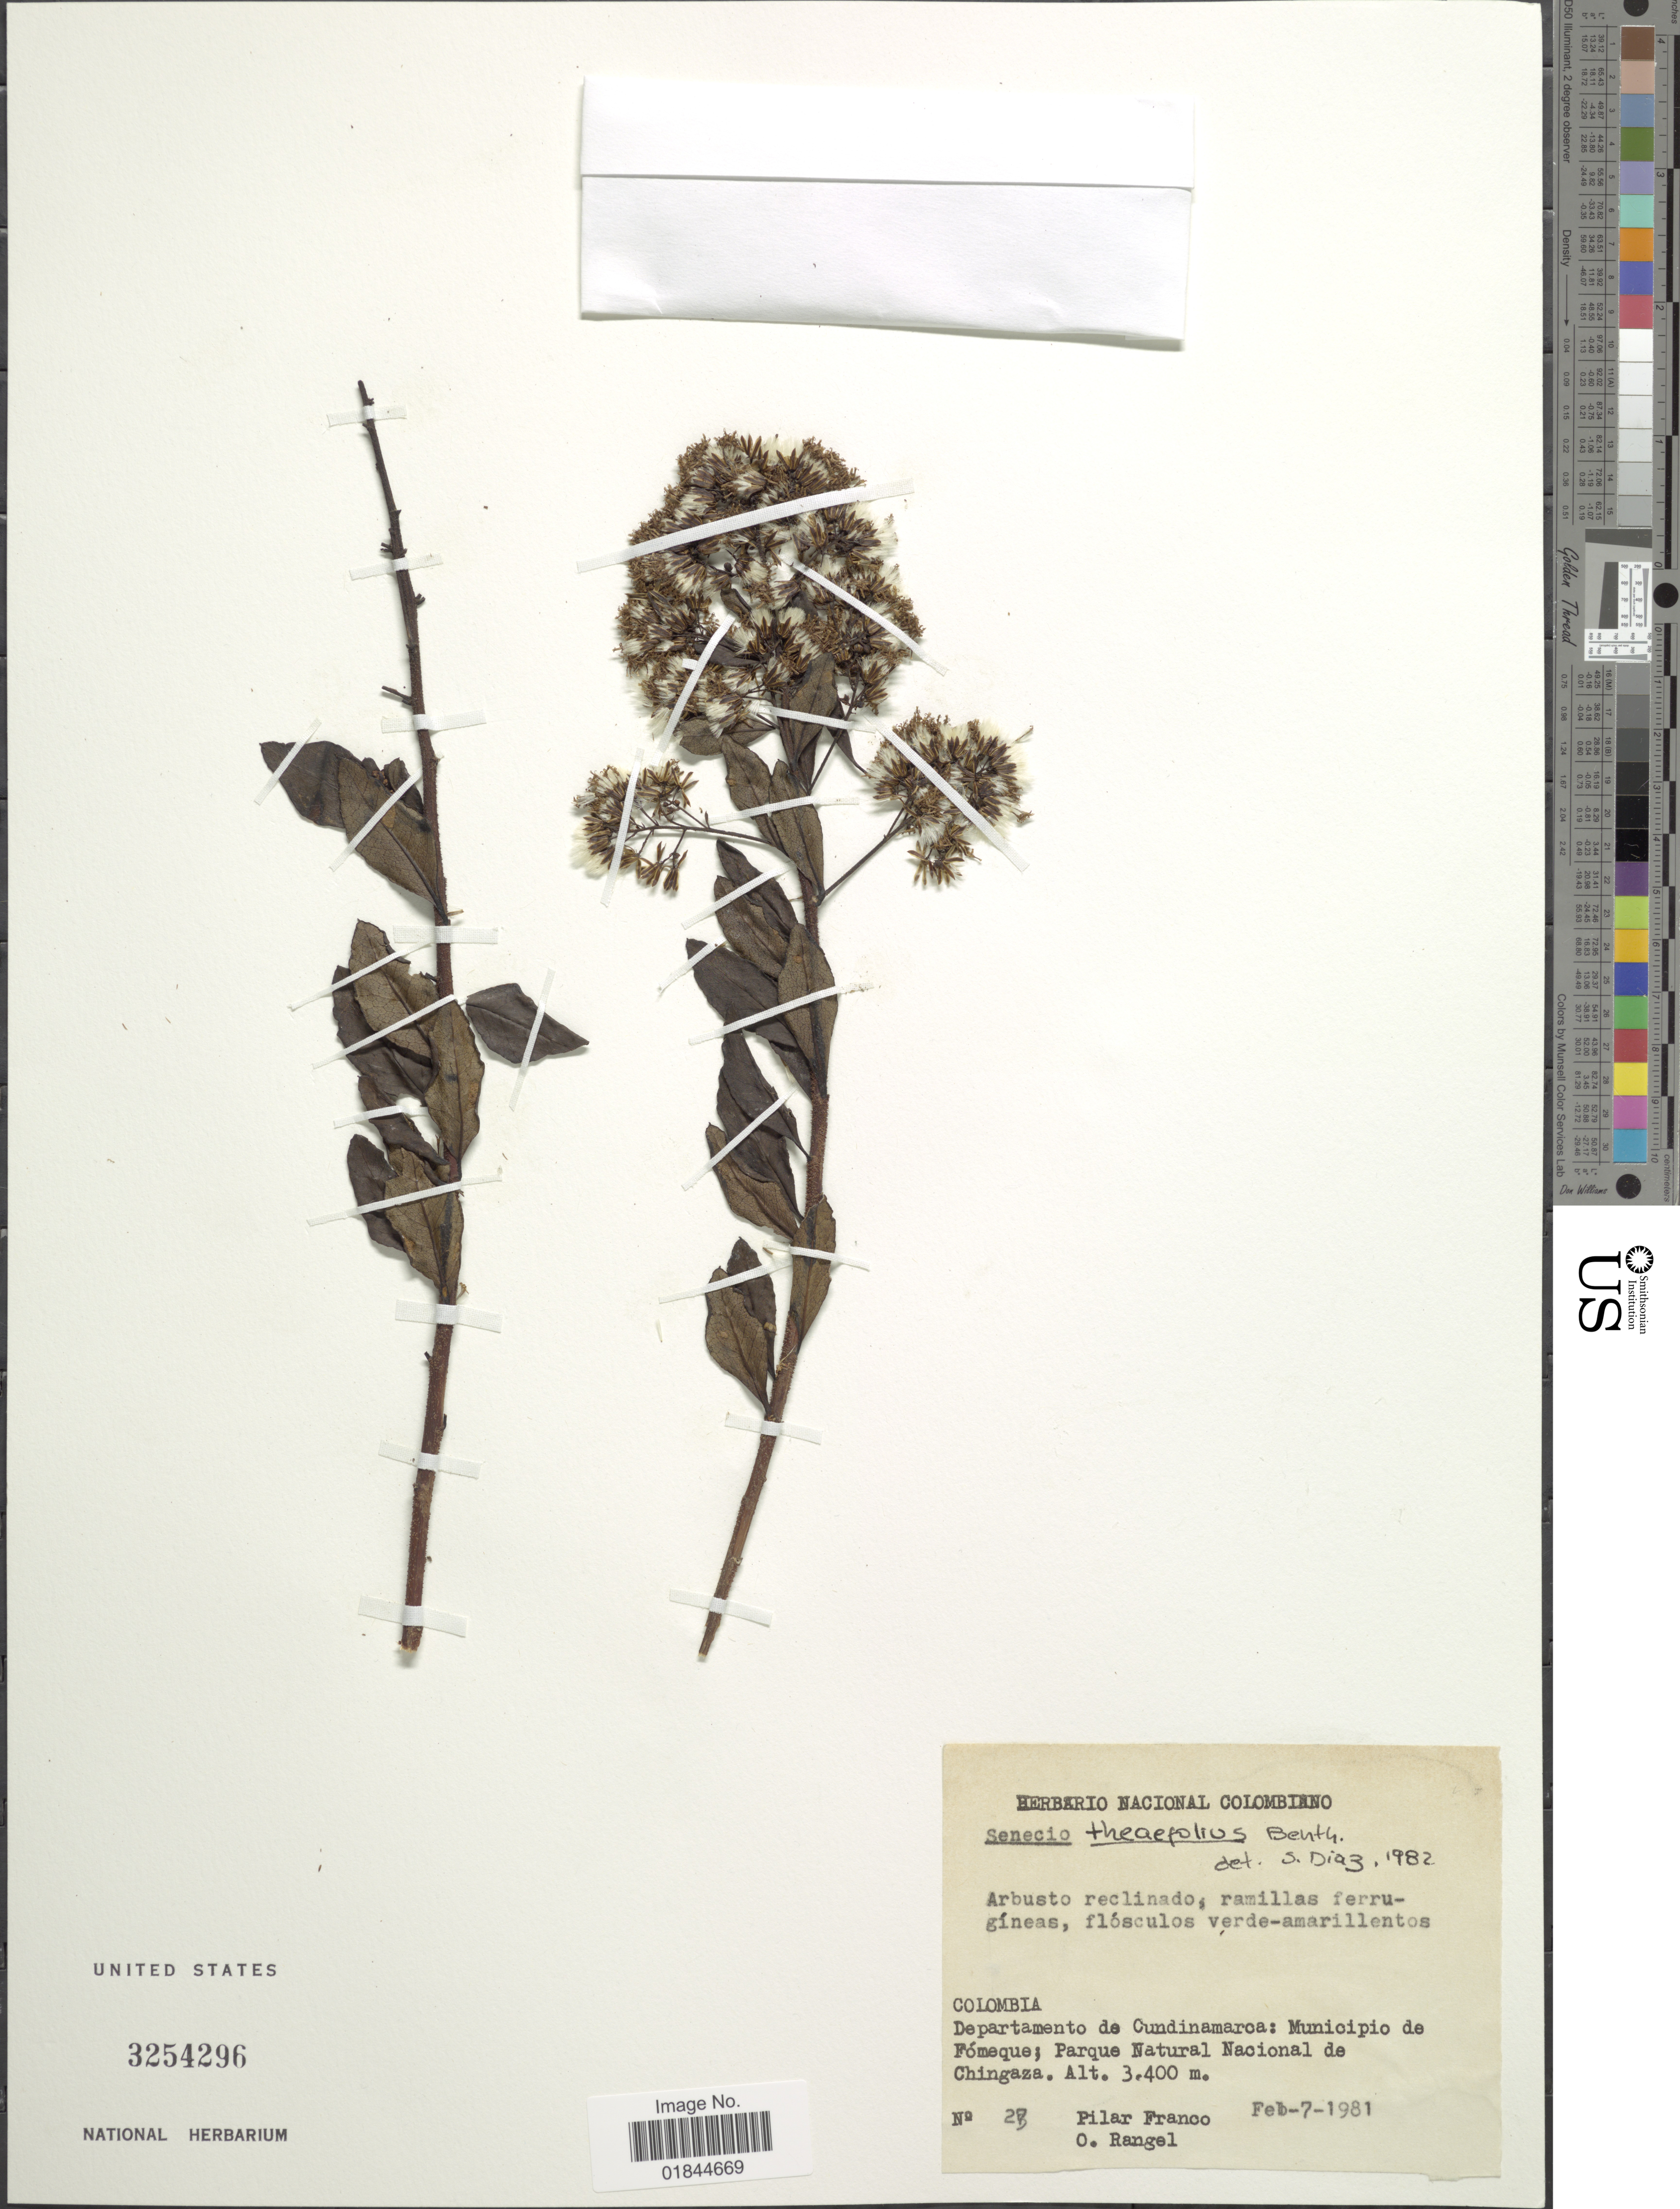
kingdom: Plantae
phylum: Tracheophyta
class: Magnoliopsida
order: Asterales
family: Asteraceae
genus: Pentacalia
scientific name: Pentacalia theifolia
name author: (Benth.) Cuatrec.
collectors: P. Franco Roselli & O. Rangel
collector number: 23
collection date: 1981-02-07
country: Colombia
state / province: Cundinamarca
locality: Municipio de Fomeque, Parque Nacional de Chingaza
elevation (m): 3400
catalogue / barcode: US 3254296